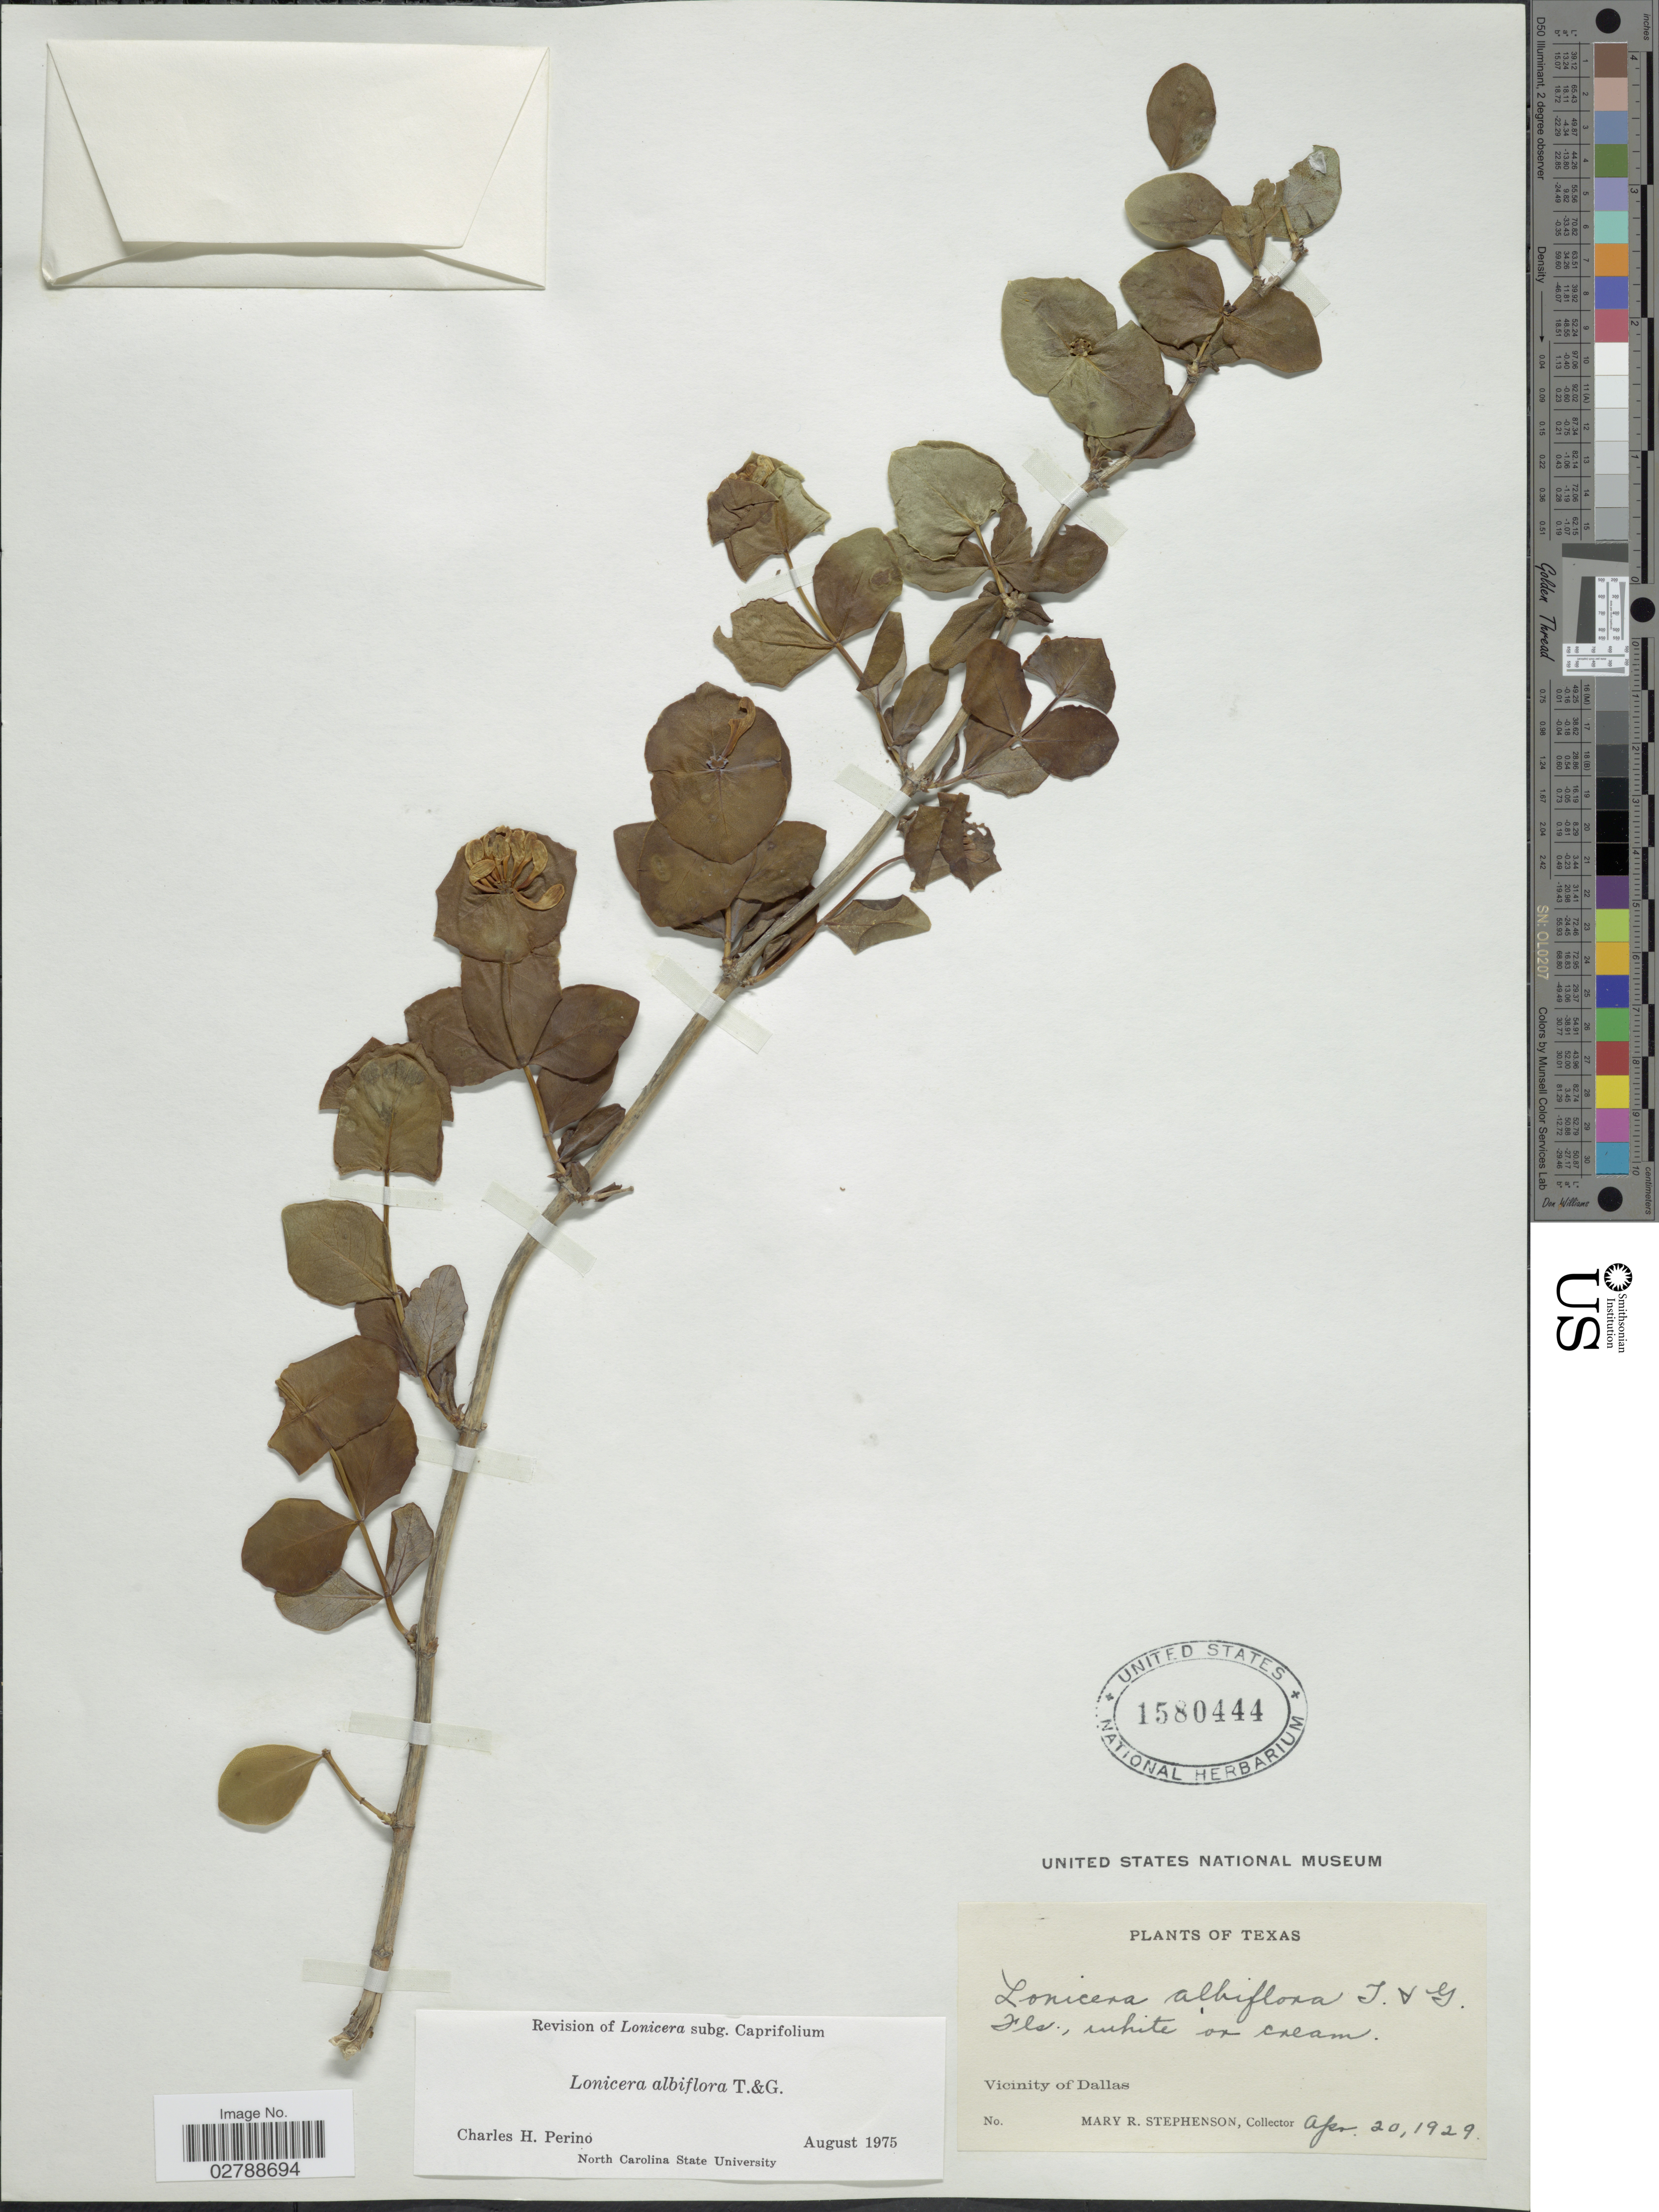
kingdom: Plantae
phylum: Tracheophyta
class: Magnoliopsida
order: Dipsacales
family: Caprifoliaceae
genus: Lonicera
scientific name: Lonicera albiflora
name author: Torr. & A. Gray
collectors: M. Stephenson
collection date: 1929-04-20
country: United States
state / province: Texas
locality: Vicinity of Dallas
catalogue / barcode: US 1580444